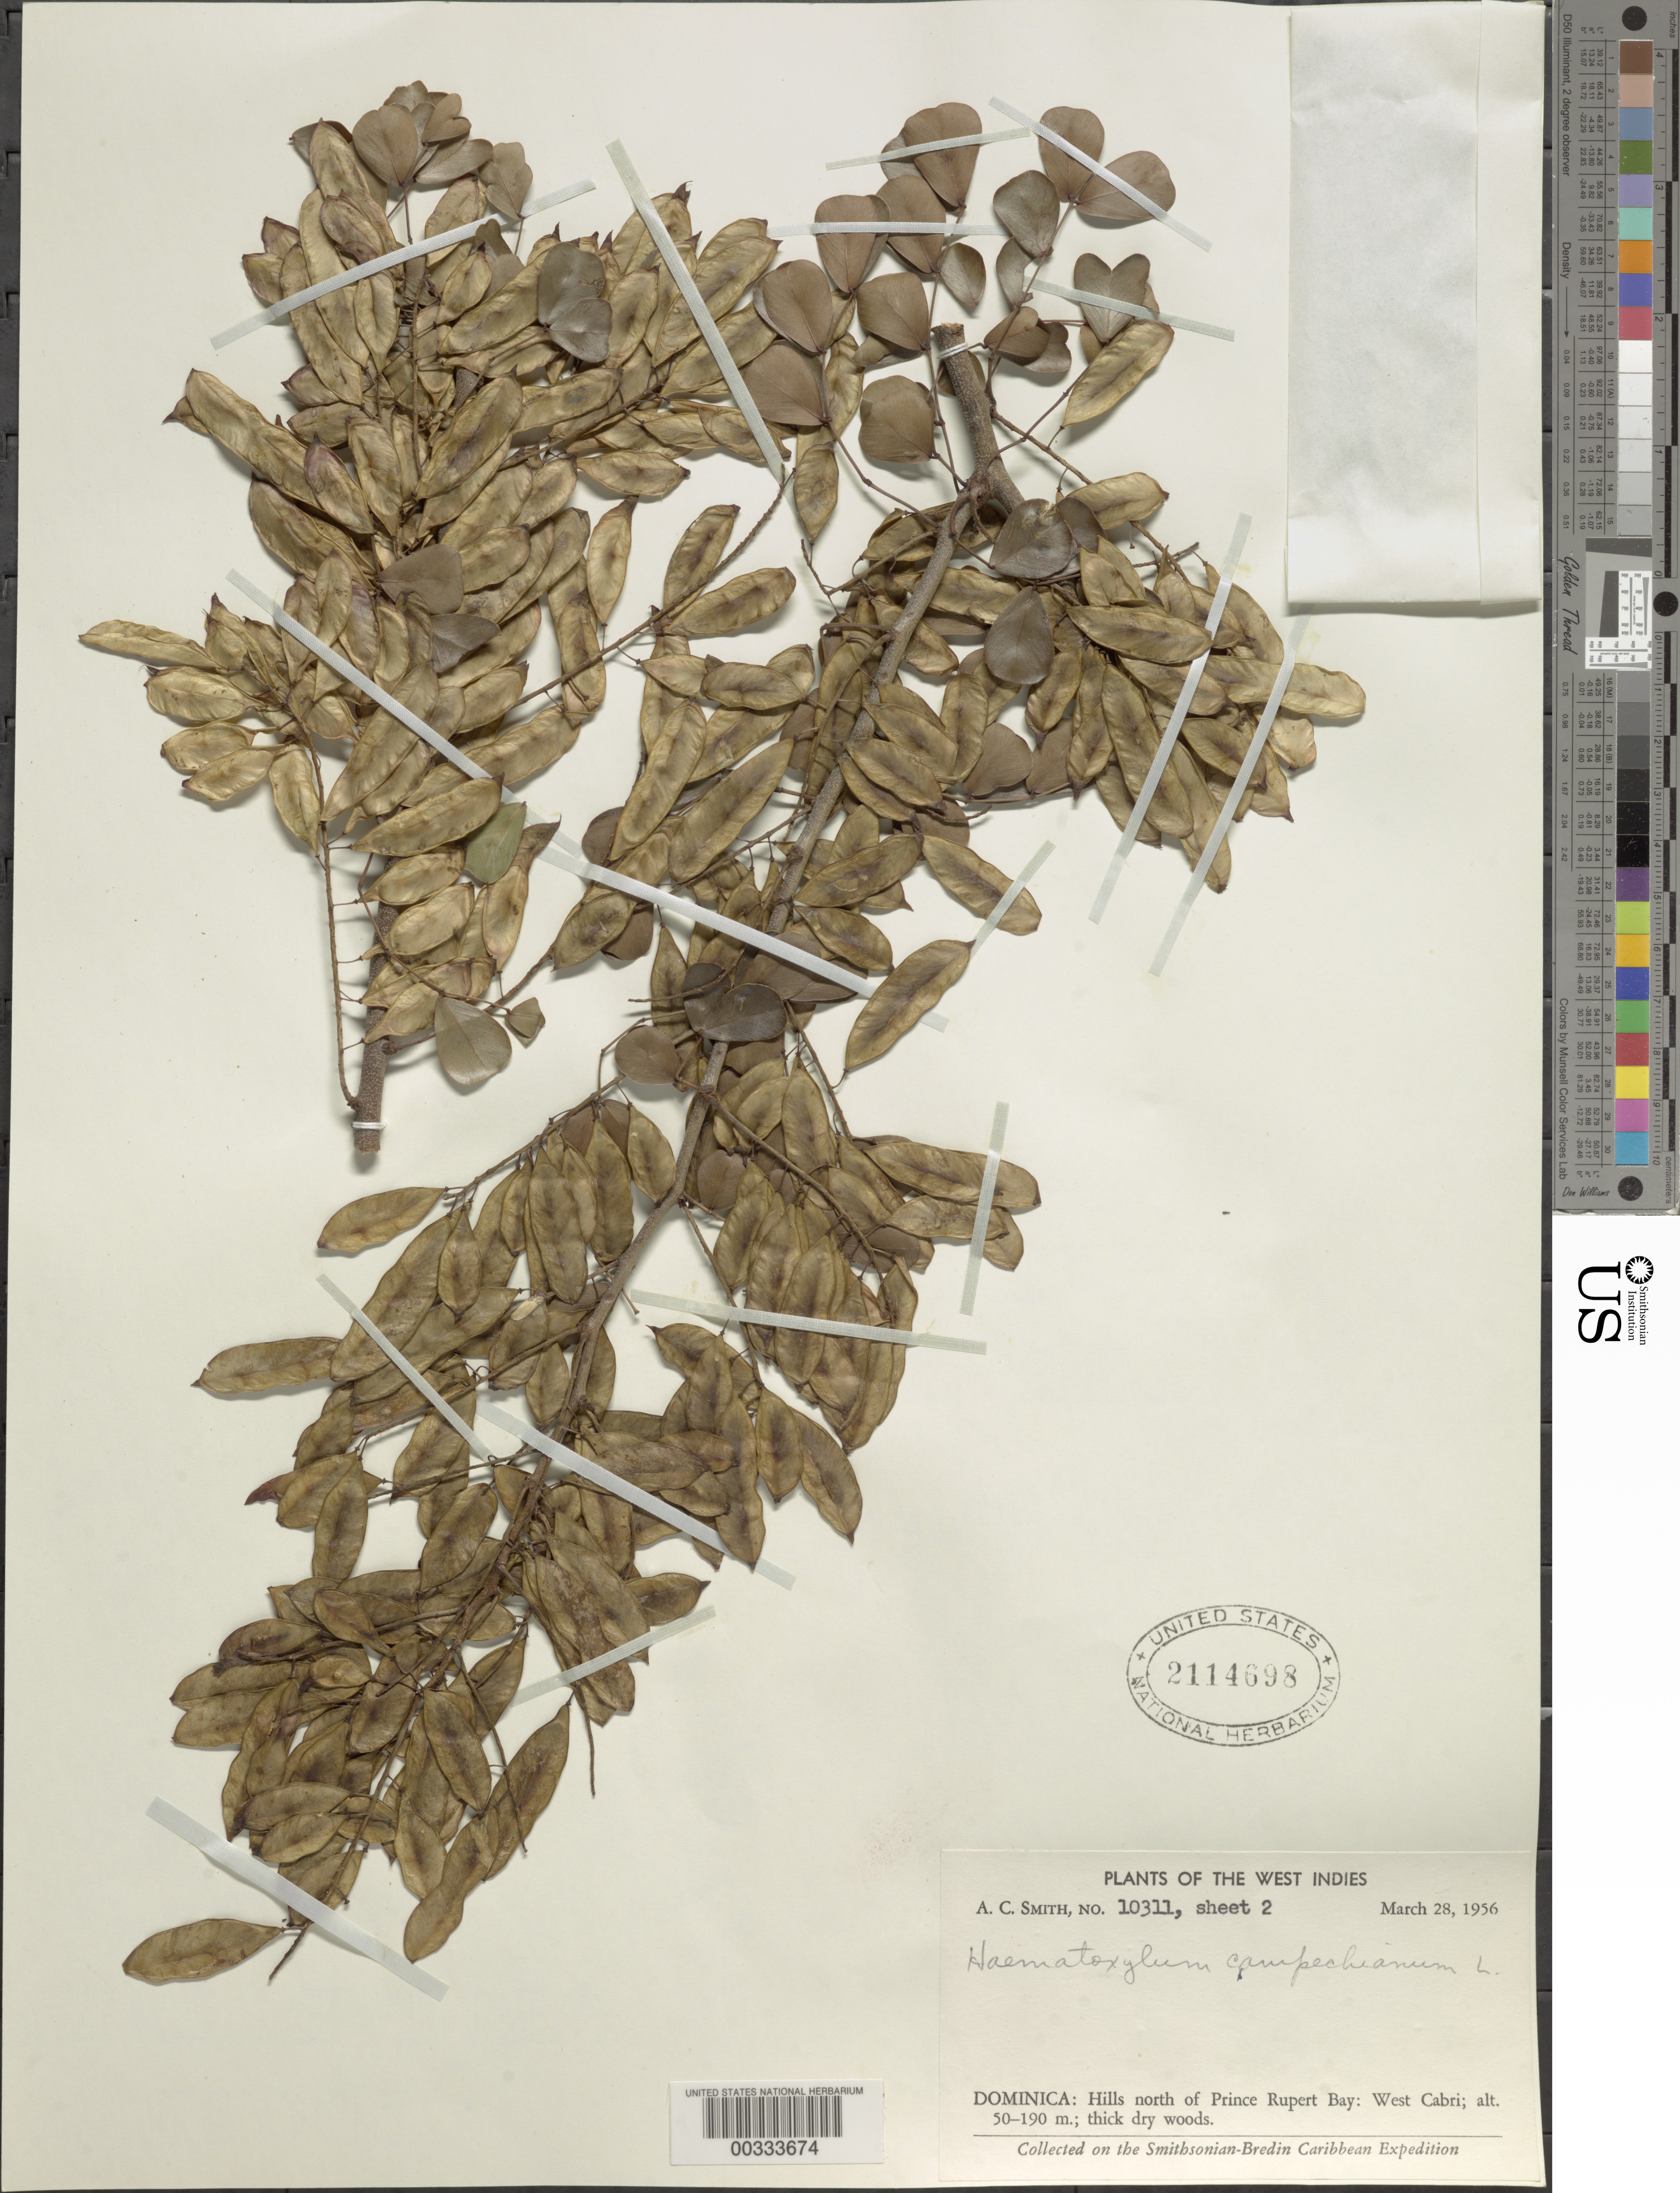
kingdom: Plantae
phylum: Tracheophyta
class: Magnoliopsida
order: Fabales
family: Fabaceae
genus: Haematoxylum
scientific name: Haematoxylum campechianum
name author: L.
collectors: A. C. Smith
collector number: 10311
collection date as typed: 28 Mar 1956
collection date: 1956-03-28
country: Dominica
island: Dominica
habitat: Hills; thick dry woods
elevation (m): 50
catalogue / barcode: US 2114698